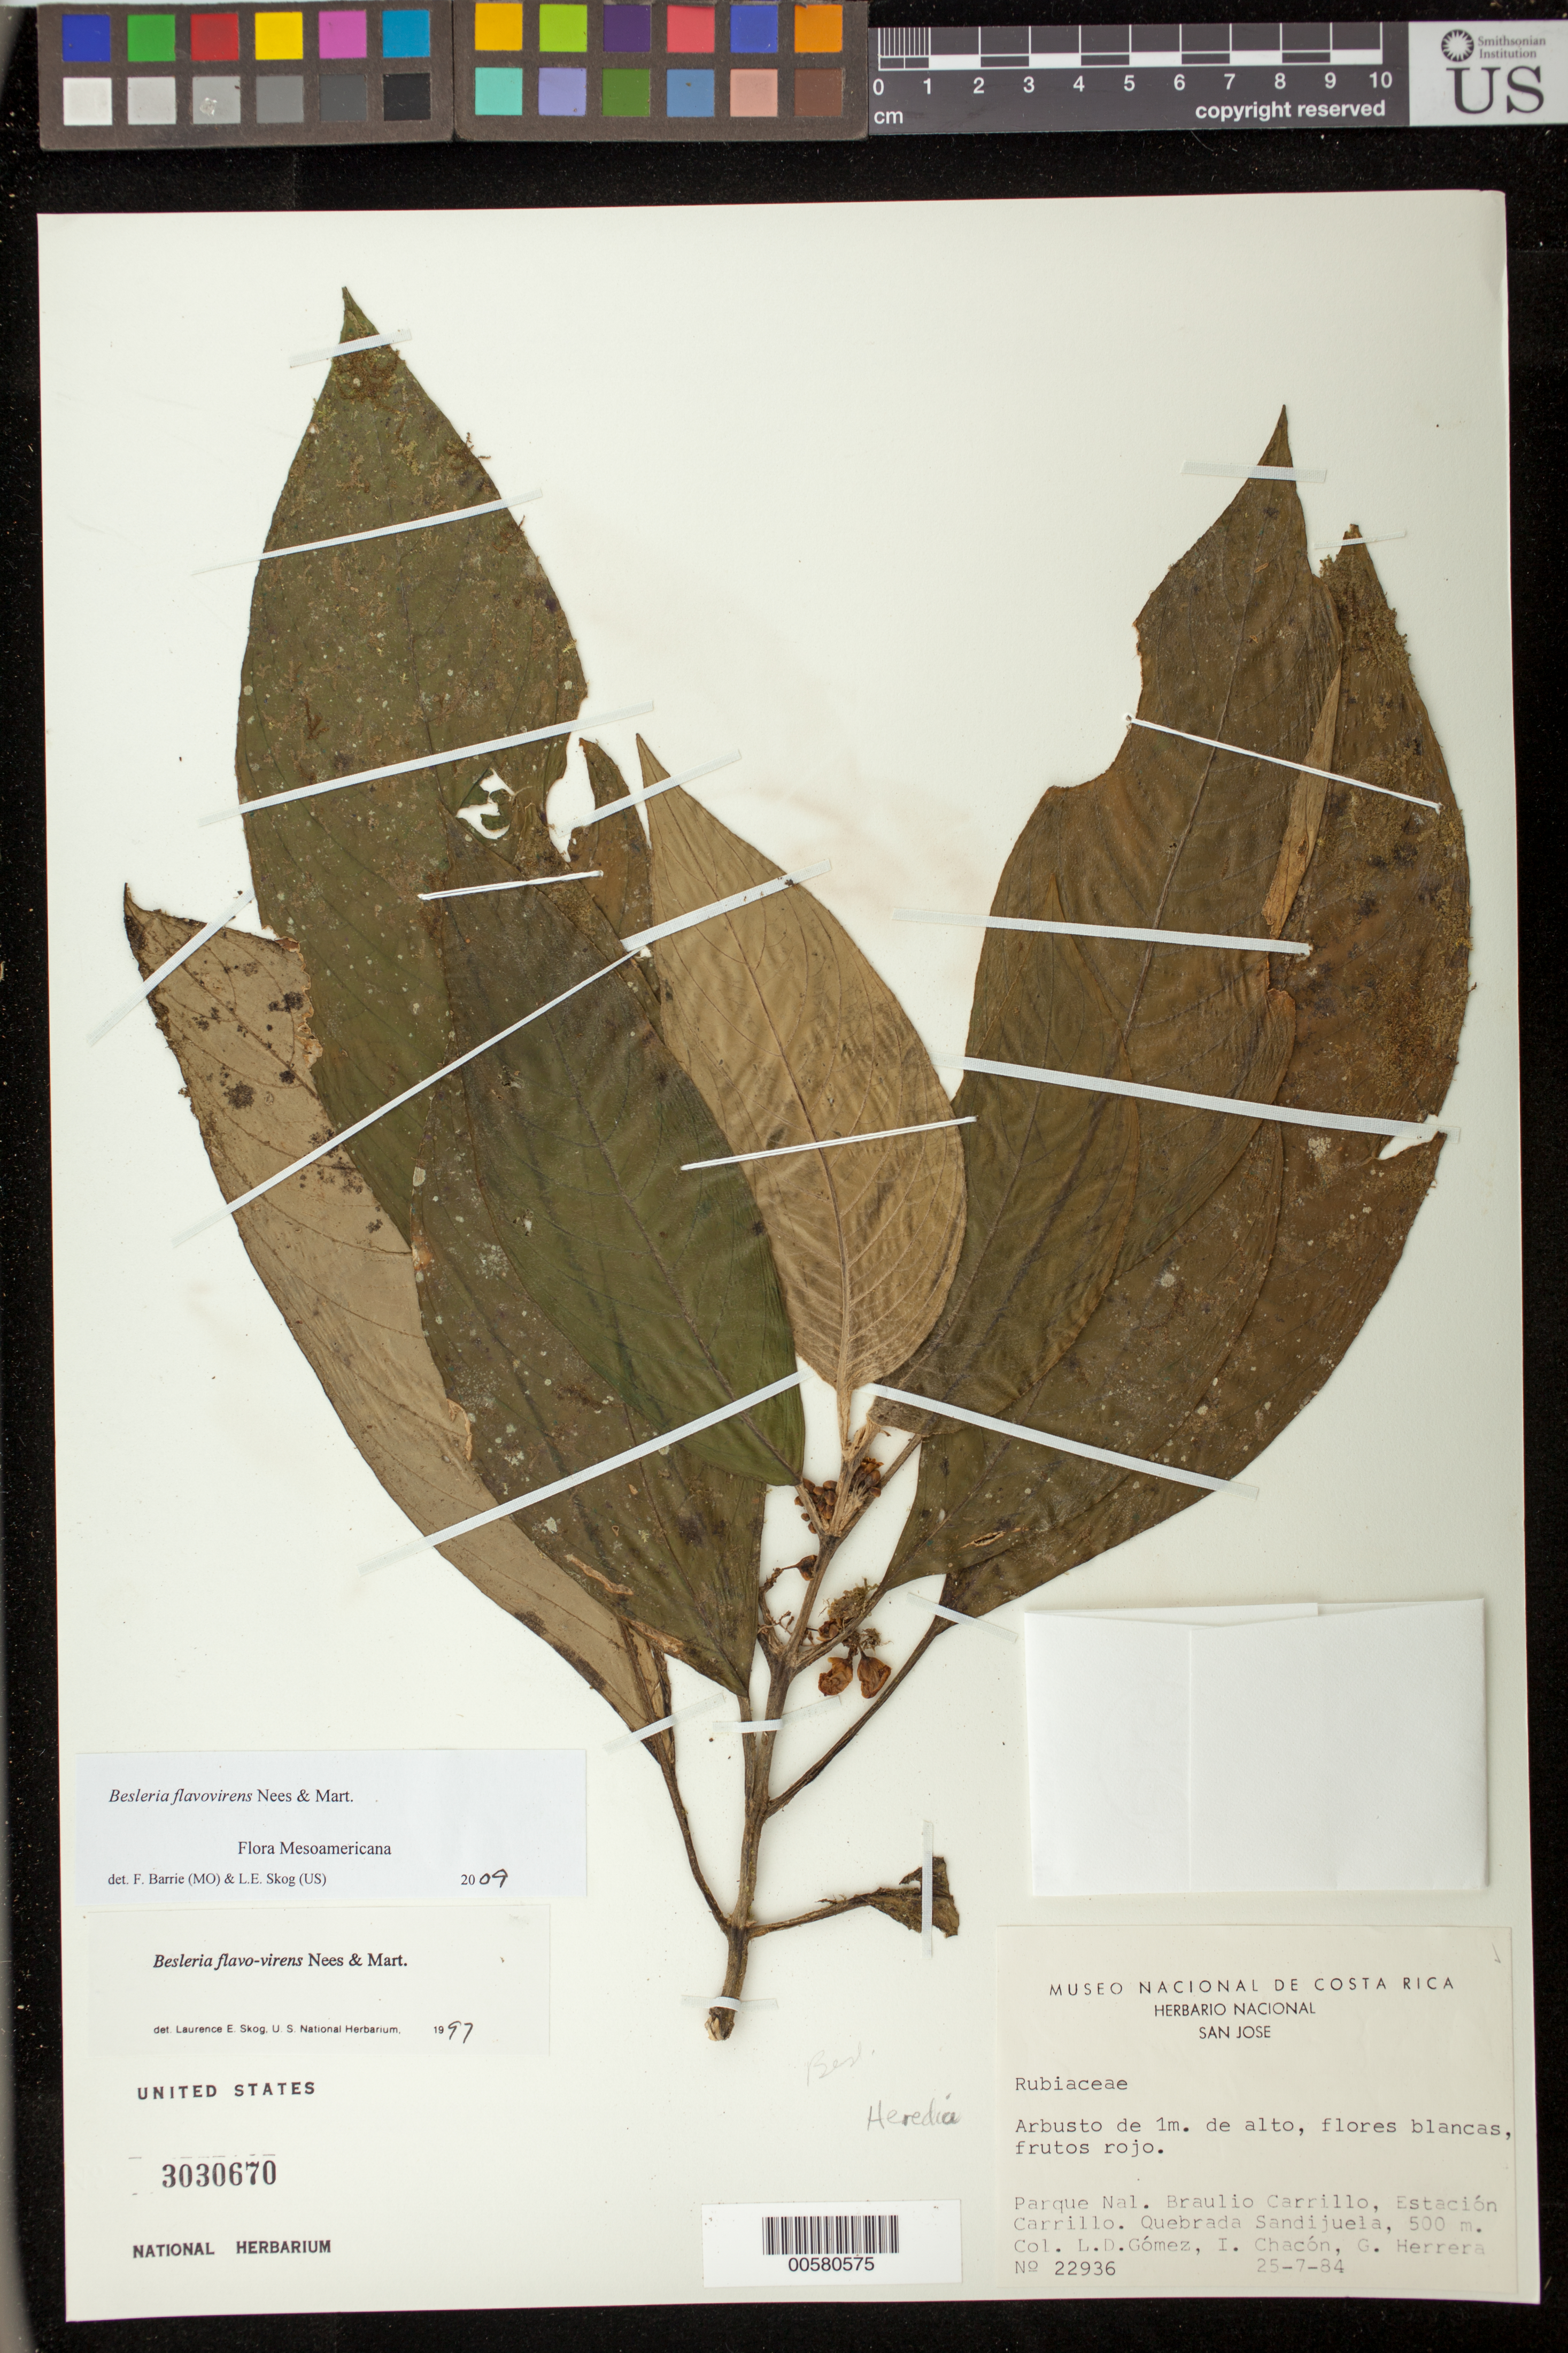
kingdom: Plantae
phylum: Tracheophyta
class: Magnoliopsida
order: Lamiales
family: Gesneriaceae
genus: Besleria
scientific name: Besleria flavo-virens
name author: Nees & Mart.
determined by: Skog, Laurence E.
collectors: L. D. Gómez, I. Chacón & G. Herrera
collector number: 22936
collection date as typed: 25 Jul 1984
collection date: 1984-07-25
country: Costa Rica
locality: Parque Nal. Braulio Carrillo, Estación Carrillo, Quebrada Sandijuela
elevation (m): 500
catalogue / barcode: US 3030670